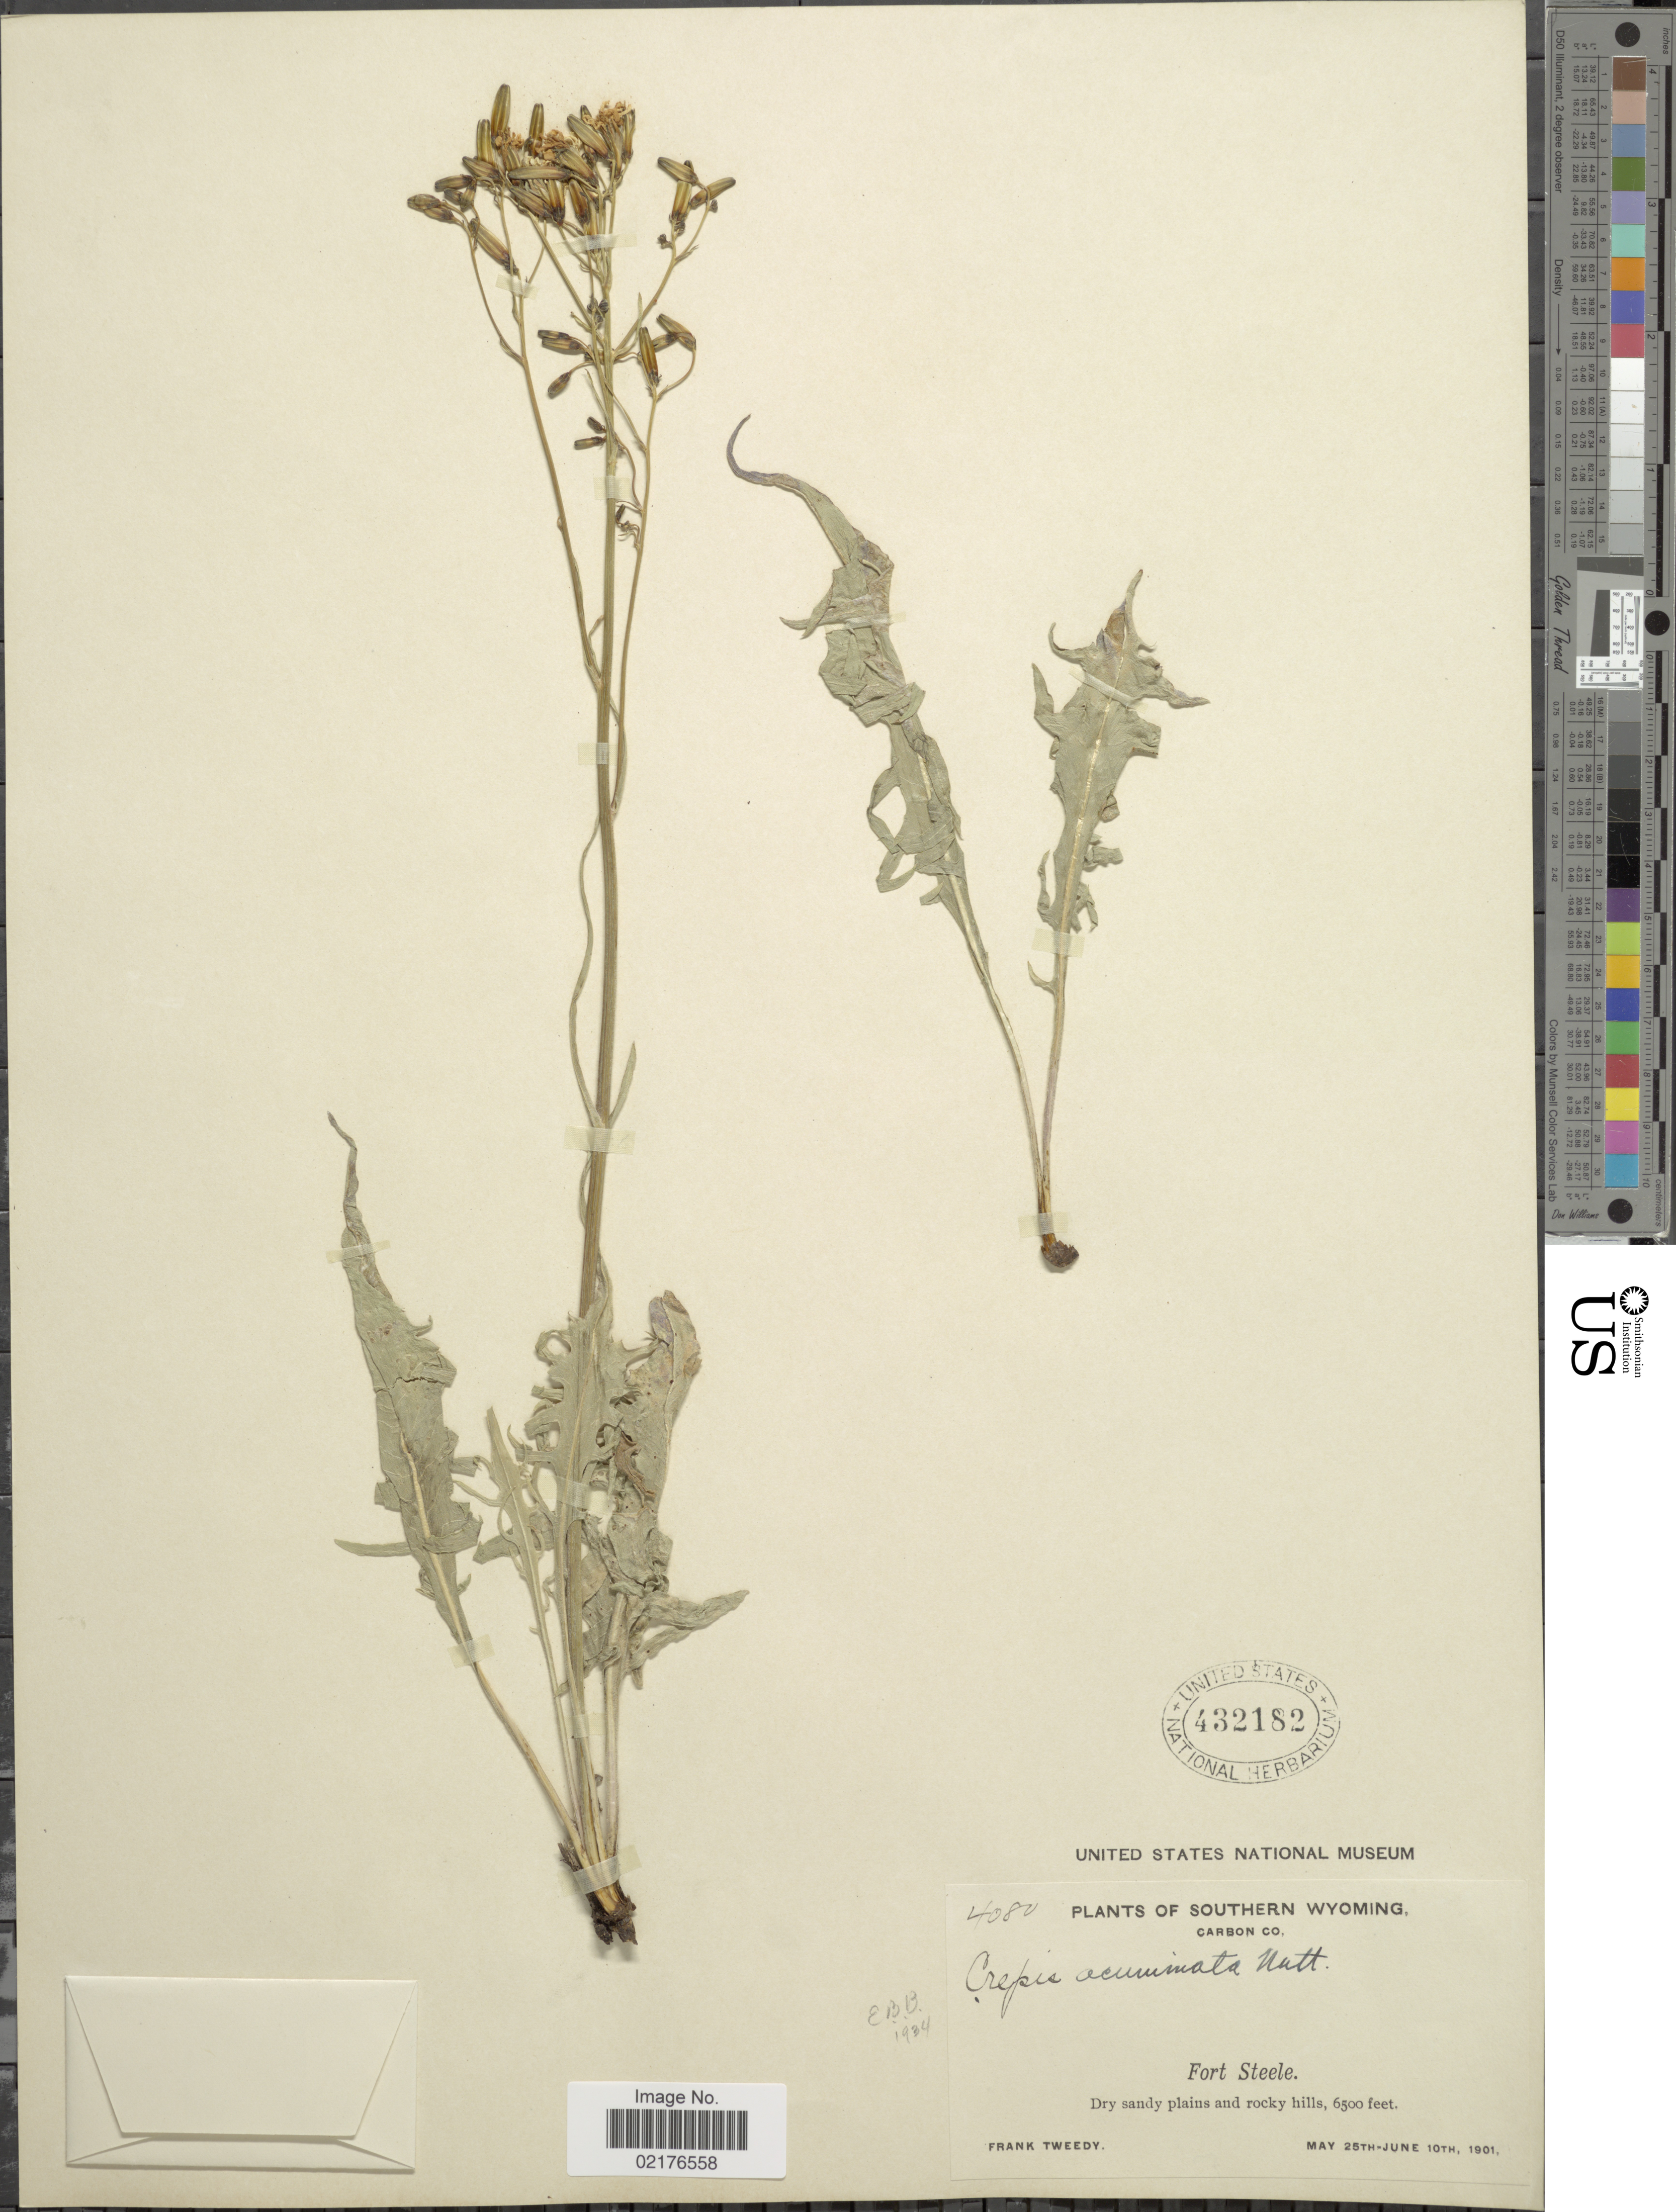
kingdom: Plantae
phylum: Tracheophyta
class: Magnoliopsida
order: Asterales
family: Asteraceae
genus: Crepis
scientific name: Crepis acuminata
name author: Nutt.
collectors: F. Tweedy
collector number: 4080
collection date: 1901-05-25/1901-06-10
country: United States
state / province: Wyoming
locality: Southern Wyoming, Carbon Co., Fort Steele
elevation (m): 1981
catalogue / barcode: US 432182